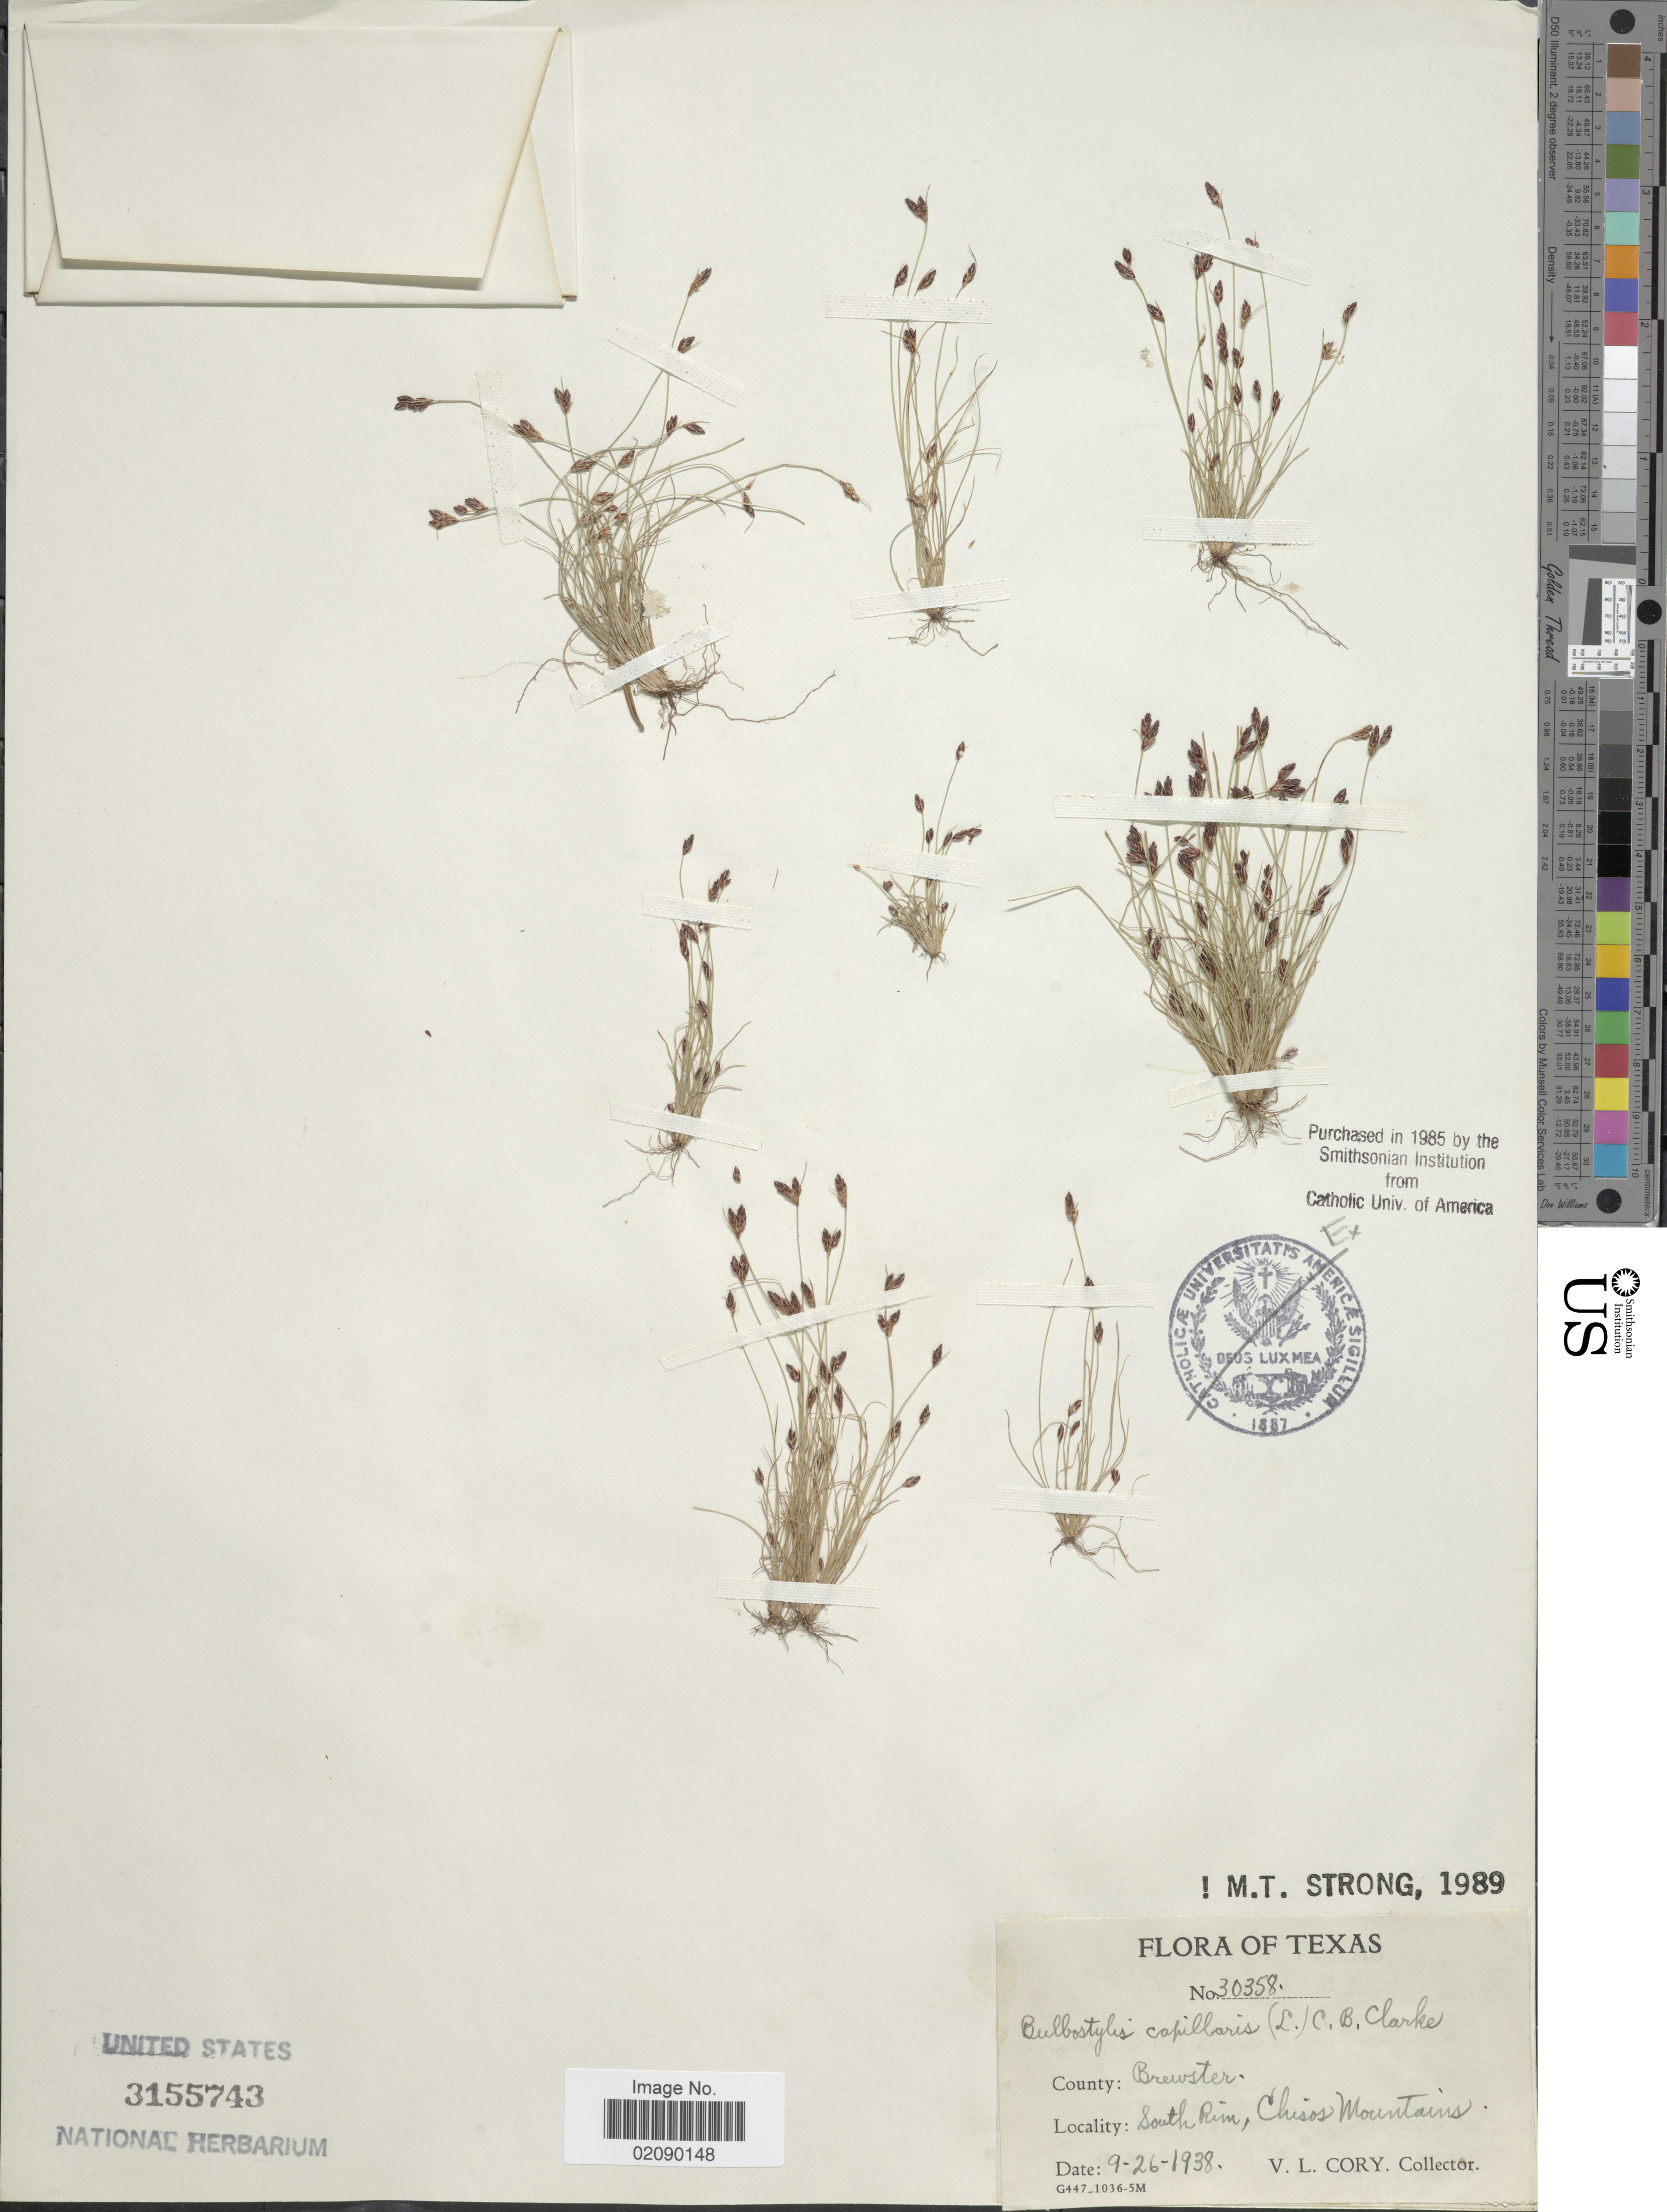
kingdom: Plantae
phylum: Tracheophyta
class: Liliopsida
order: Poales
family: Cyperaceae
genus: Bulbostylis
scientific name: Bulbostylis capillaris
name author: (L.) Kunth ex C.B. Clarke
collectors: V. Cory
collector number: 30358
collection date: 1938-09-26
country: United States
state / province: Texas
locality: County: Brewster, South Rim, Chisos Mountains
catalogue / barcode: US 3155743